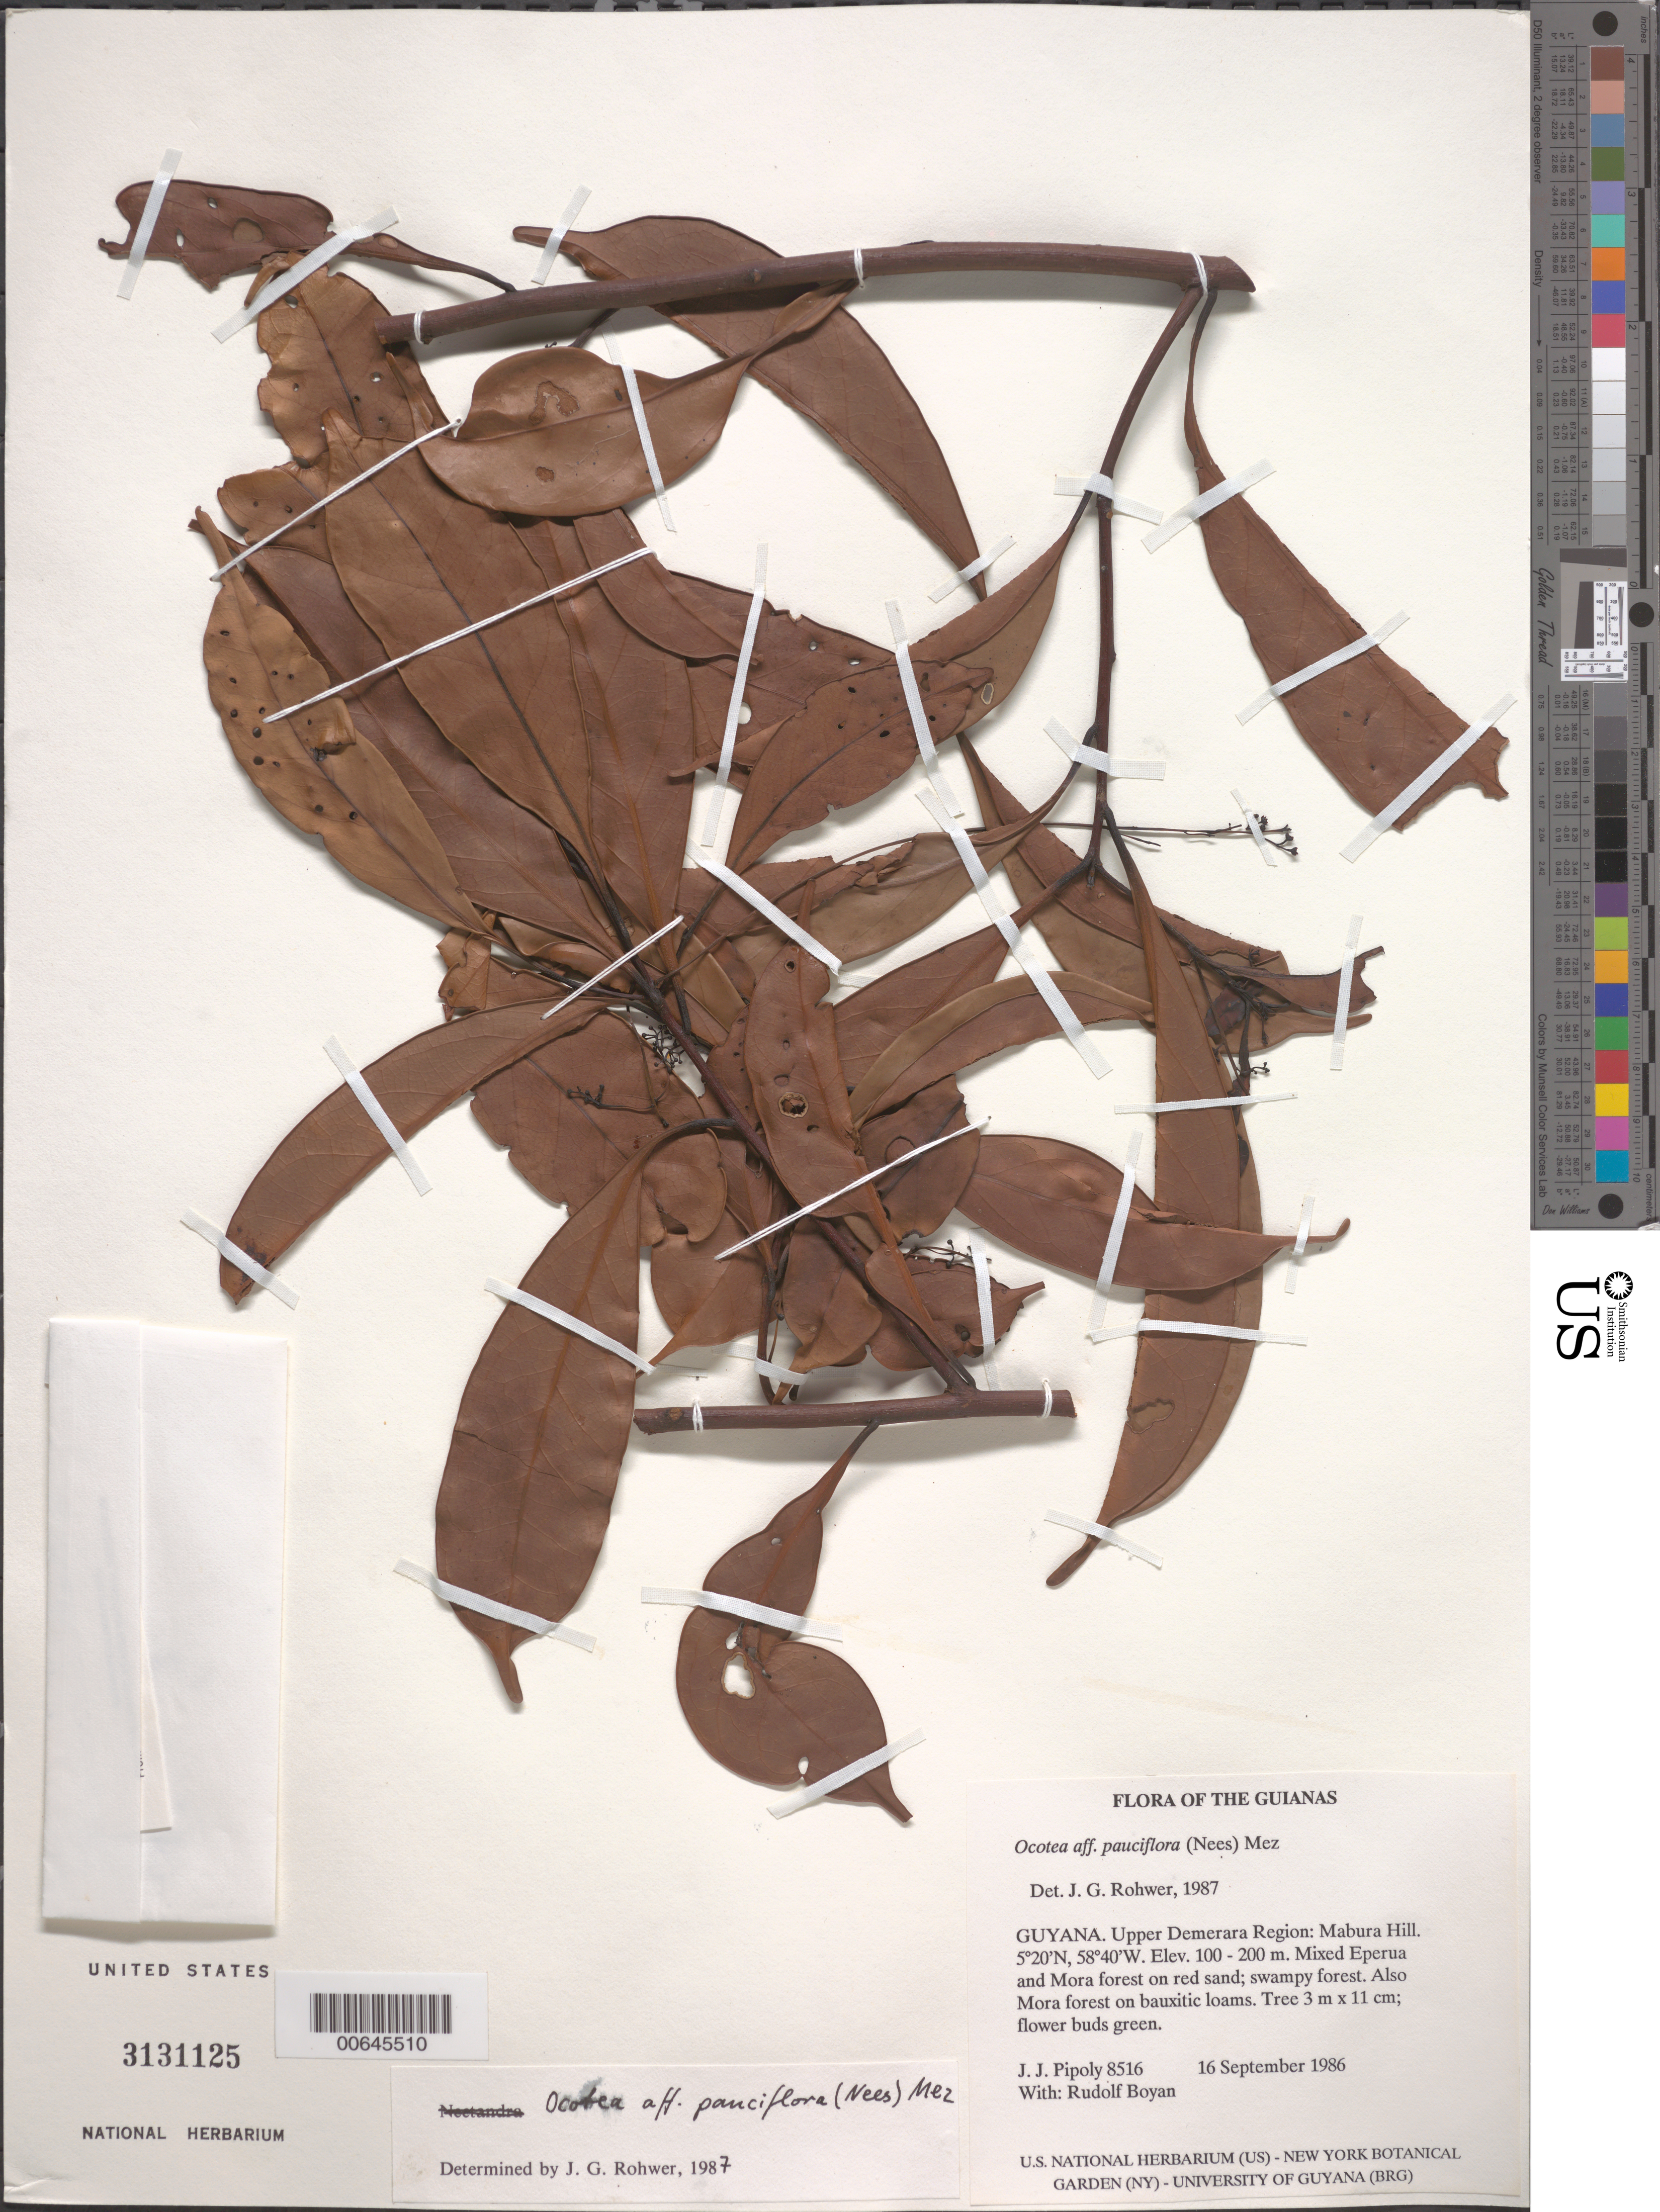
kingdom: Plantae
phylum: Tracheophyta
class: Magnoliopsida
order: Laurales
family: Lauraceae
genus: Ocotea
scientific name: Ocotea pauciflora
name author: (Nees) Mez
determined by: Rohwer, J. G.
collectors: J. J. Pipoly & R. Boyan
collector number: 8516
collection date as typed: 16 September 1986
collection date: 1986-09-16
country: Guyana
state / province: U. Demerara-Berbice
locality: Mabura Hill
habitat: Mixed Eperua and Mora forest on red sand; swampy forest. Also Mora forest on bauxitic loams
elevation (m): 100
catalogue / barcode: US 3131125